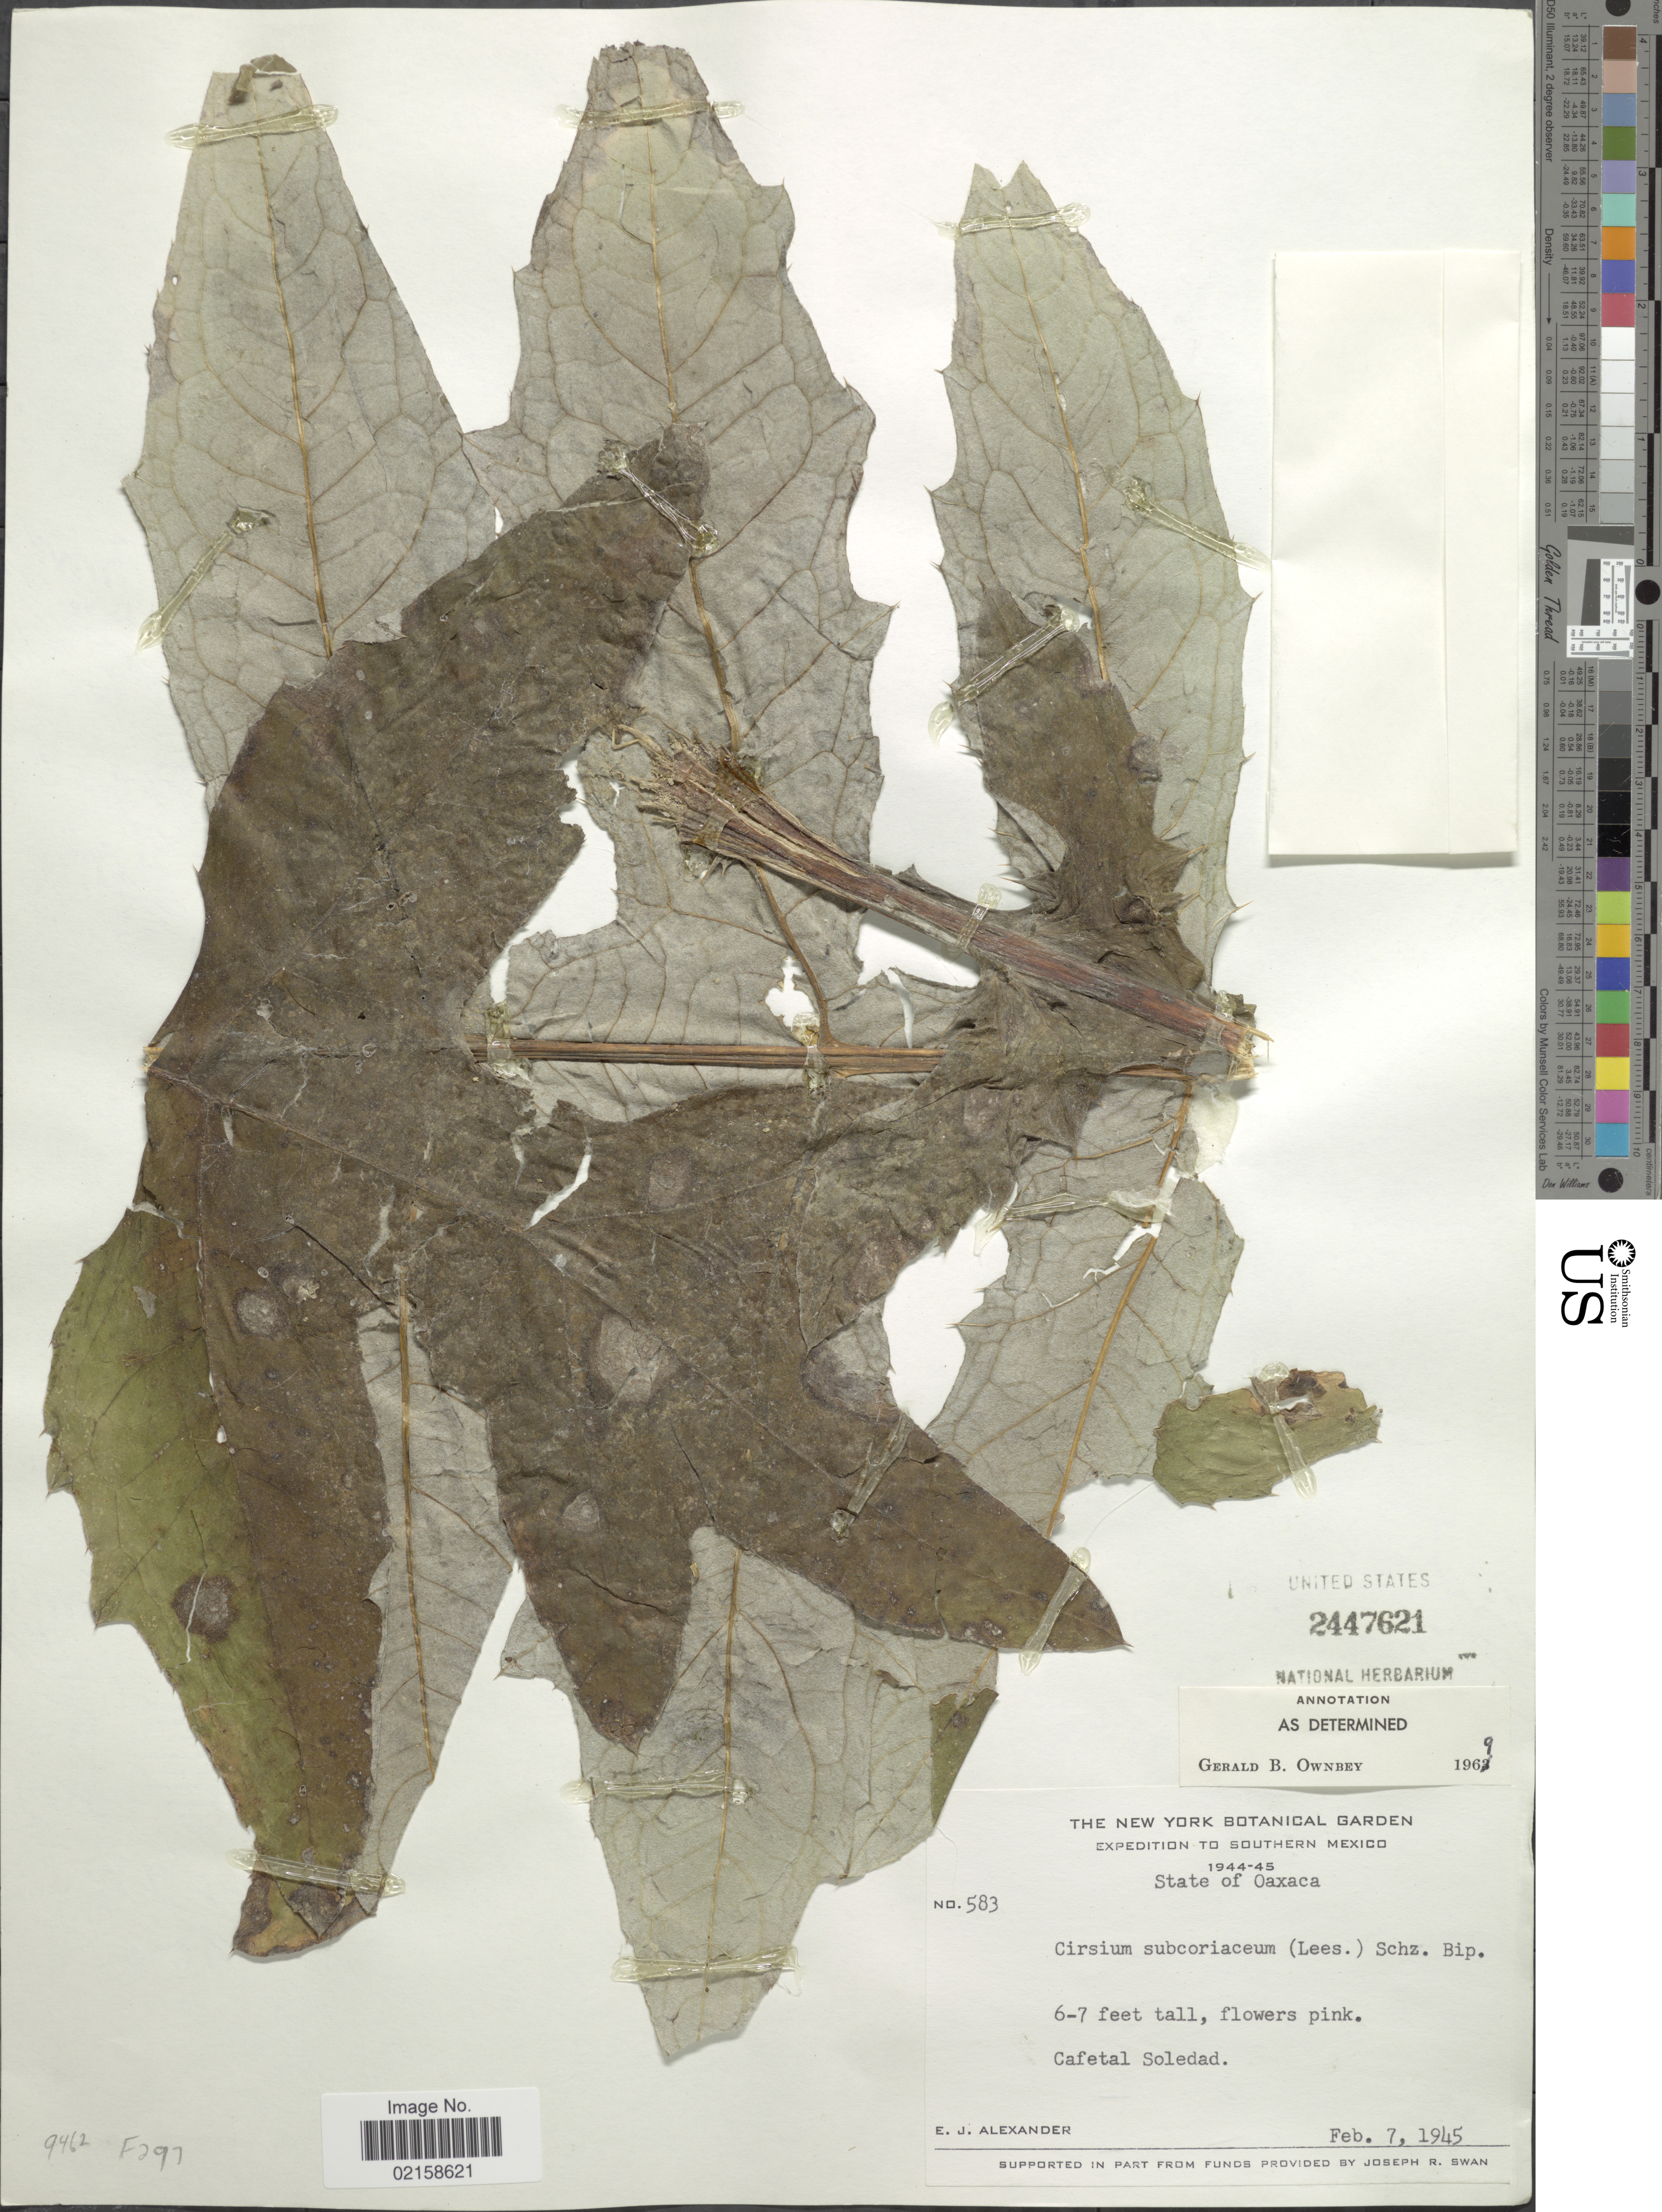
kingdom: Plantae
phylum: Tracheophyta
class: Magnoliopsida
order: Asterales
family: Asteraceae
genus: Cirsium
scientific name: Cirsium subcoriaceum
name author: (Less.) Sch. Bip.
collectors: E. J. Alexander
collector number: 583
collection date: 1945-02-07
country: Mexico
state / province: Oaxaca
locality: Southern Mexico, Cafetal Soledad.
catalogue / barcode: US 2447621